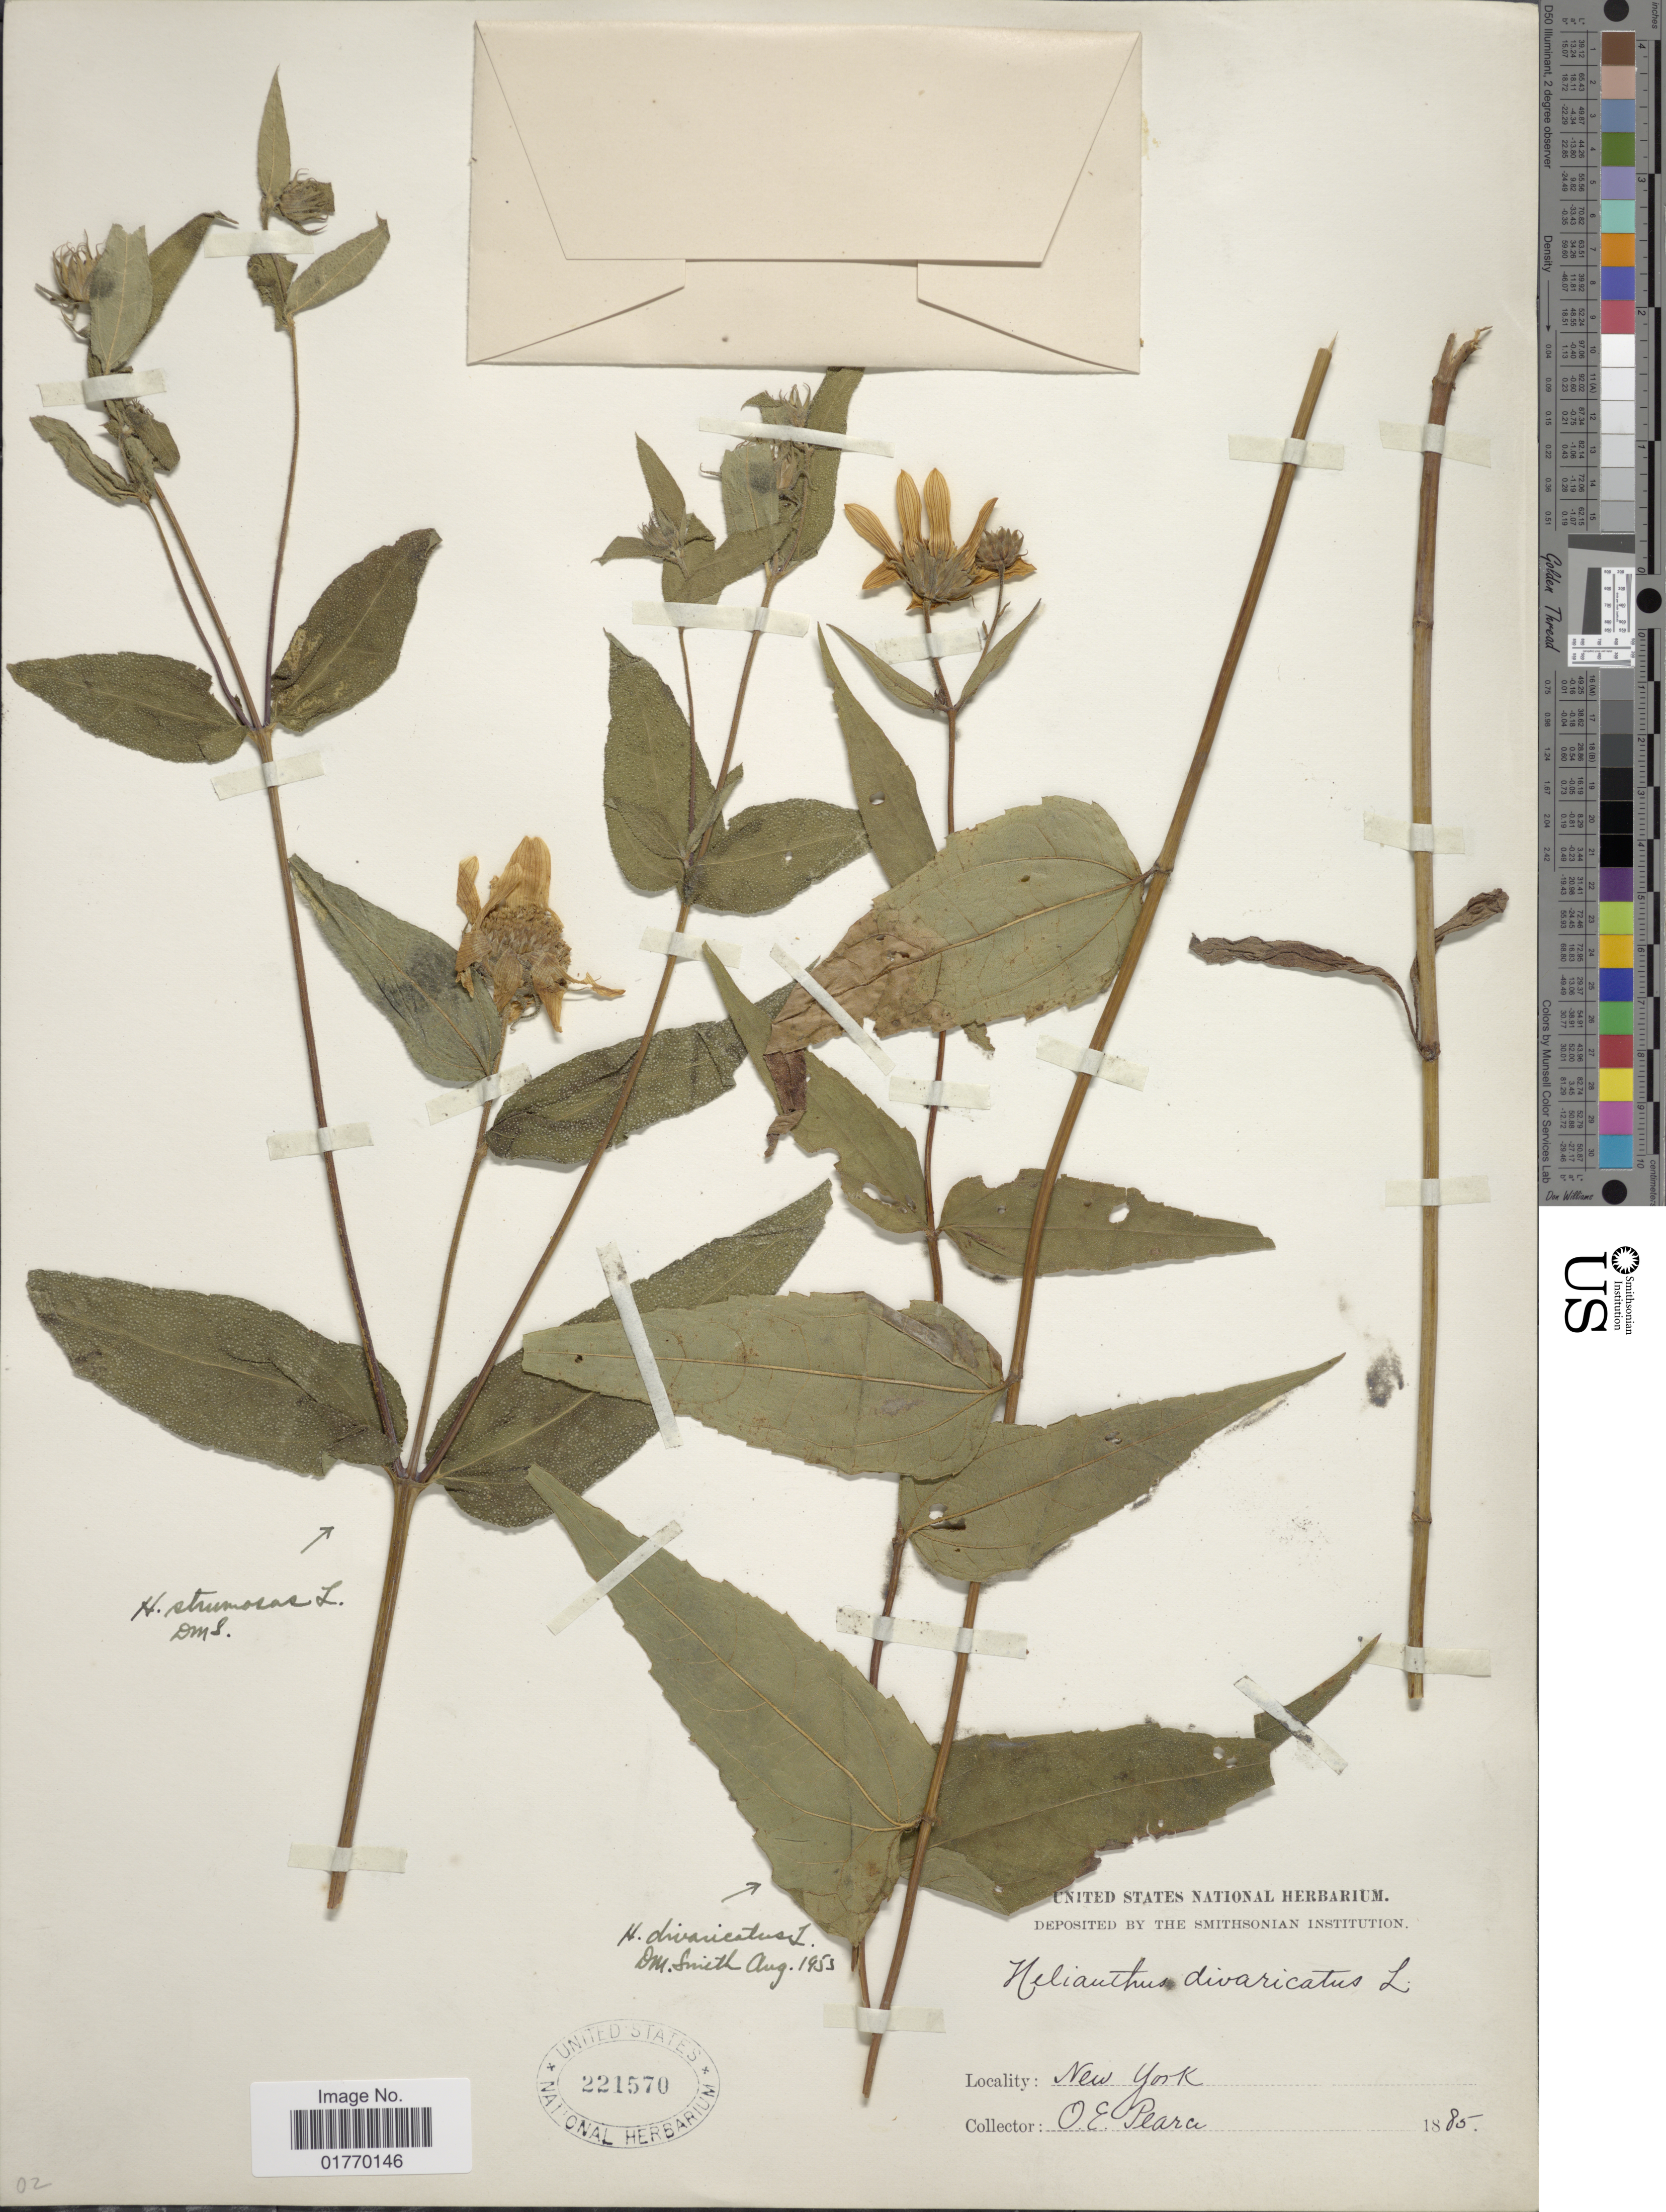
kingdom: Plantae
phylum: Tracheophyta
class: Magnoliopsida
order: Asterales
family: Asteraceae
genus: Helianthus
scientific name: Helianthus divaricatus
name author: L.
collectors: O. E. Pearce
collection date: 1885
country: United States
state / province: New York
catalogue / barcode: US 221570